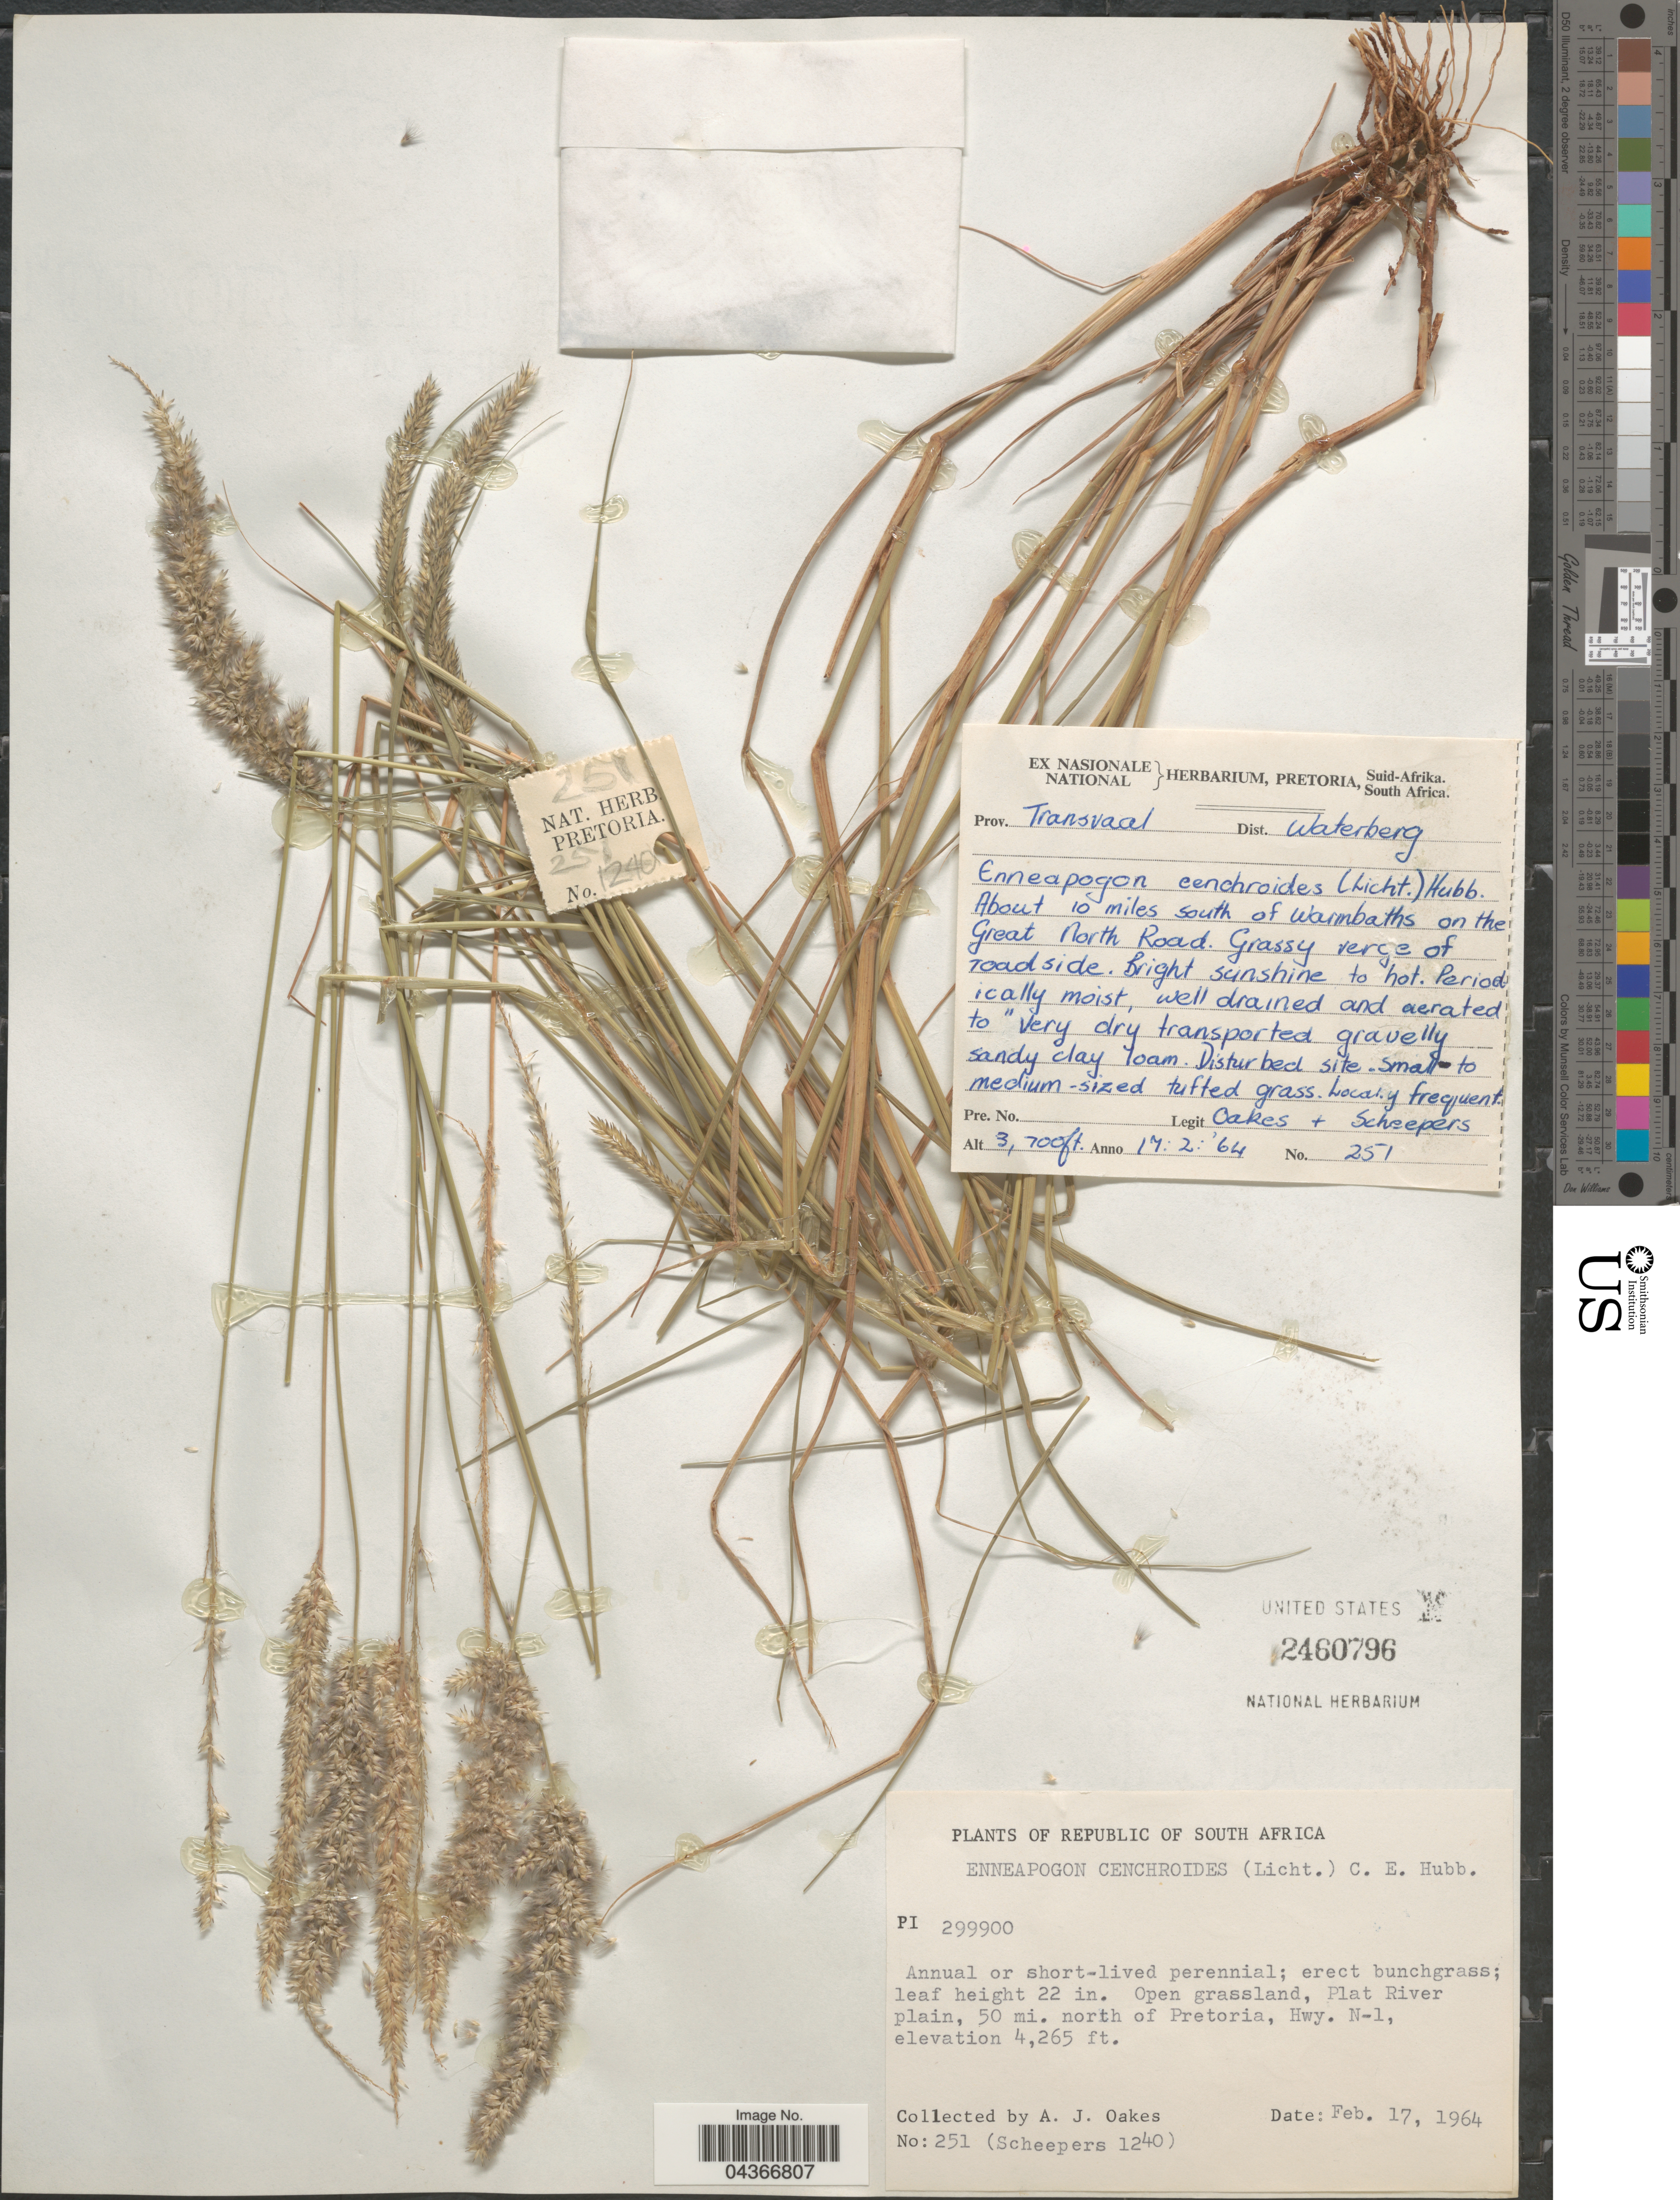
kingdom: Plantae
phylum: Tracheophyta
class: Liliopsida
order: Poales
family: Poaceae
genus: Enneapogon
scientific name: Enneapogon cenchroides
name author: (Licht. ex Roem. & Schult.) C.E. Hubb.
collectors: A. Oakes & Scheepers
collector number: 251/1240?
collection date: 1964-02-17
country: South Africa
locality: Prov. Transvaal. Dist. Waterberg. About 10 miles south of Warmbaths on the Great North Road. Republic of South Africa. Plat River plain, 50 mi. north of Pretoria, Hwy. N-1.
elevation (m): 1300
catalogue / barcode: US 2460796